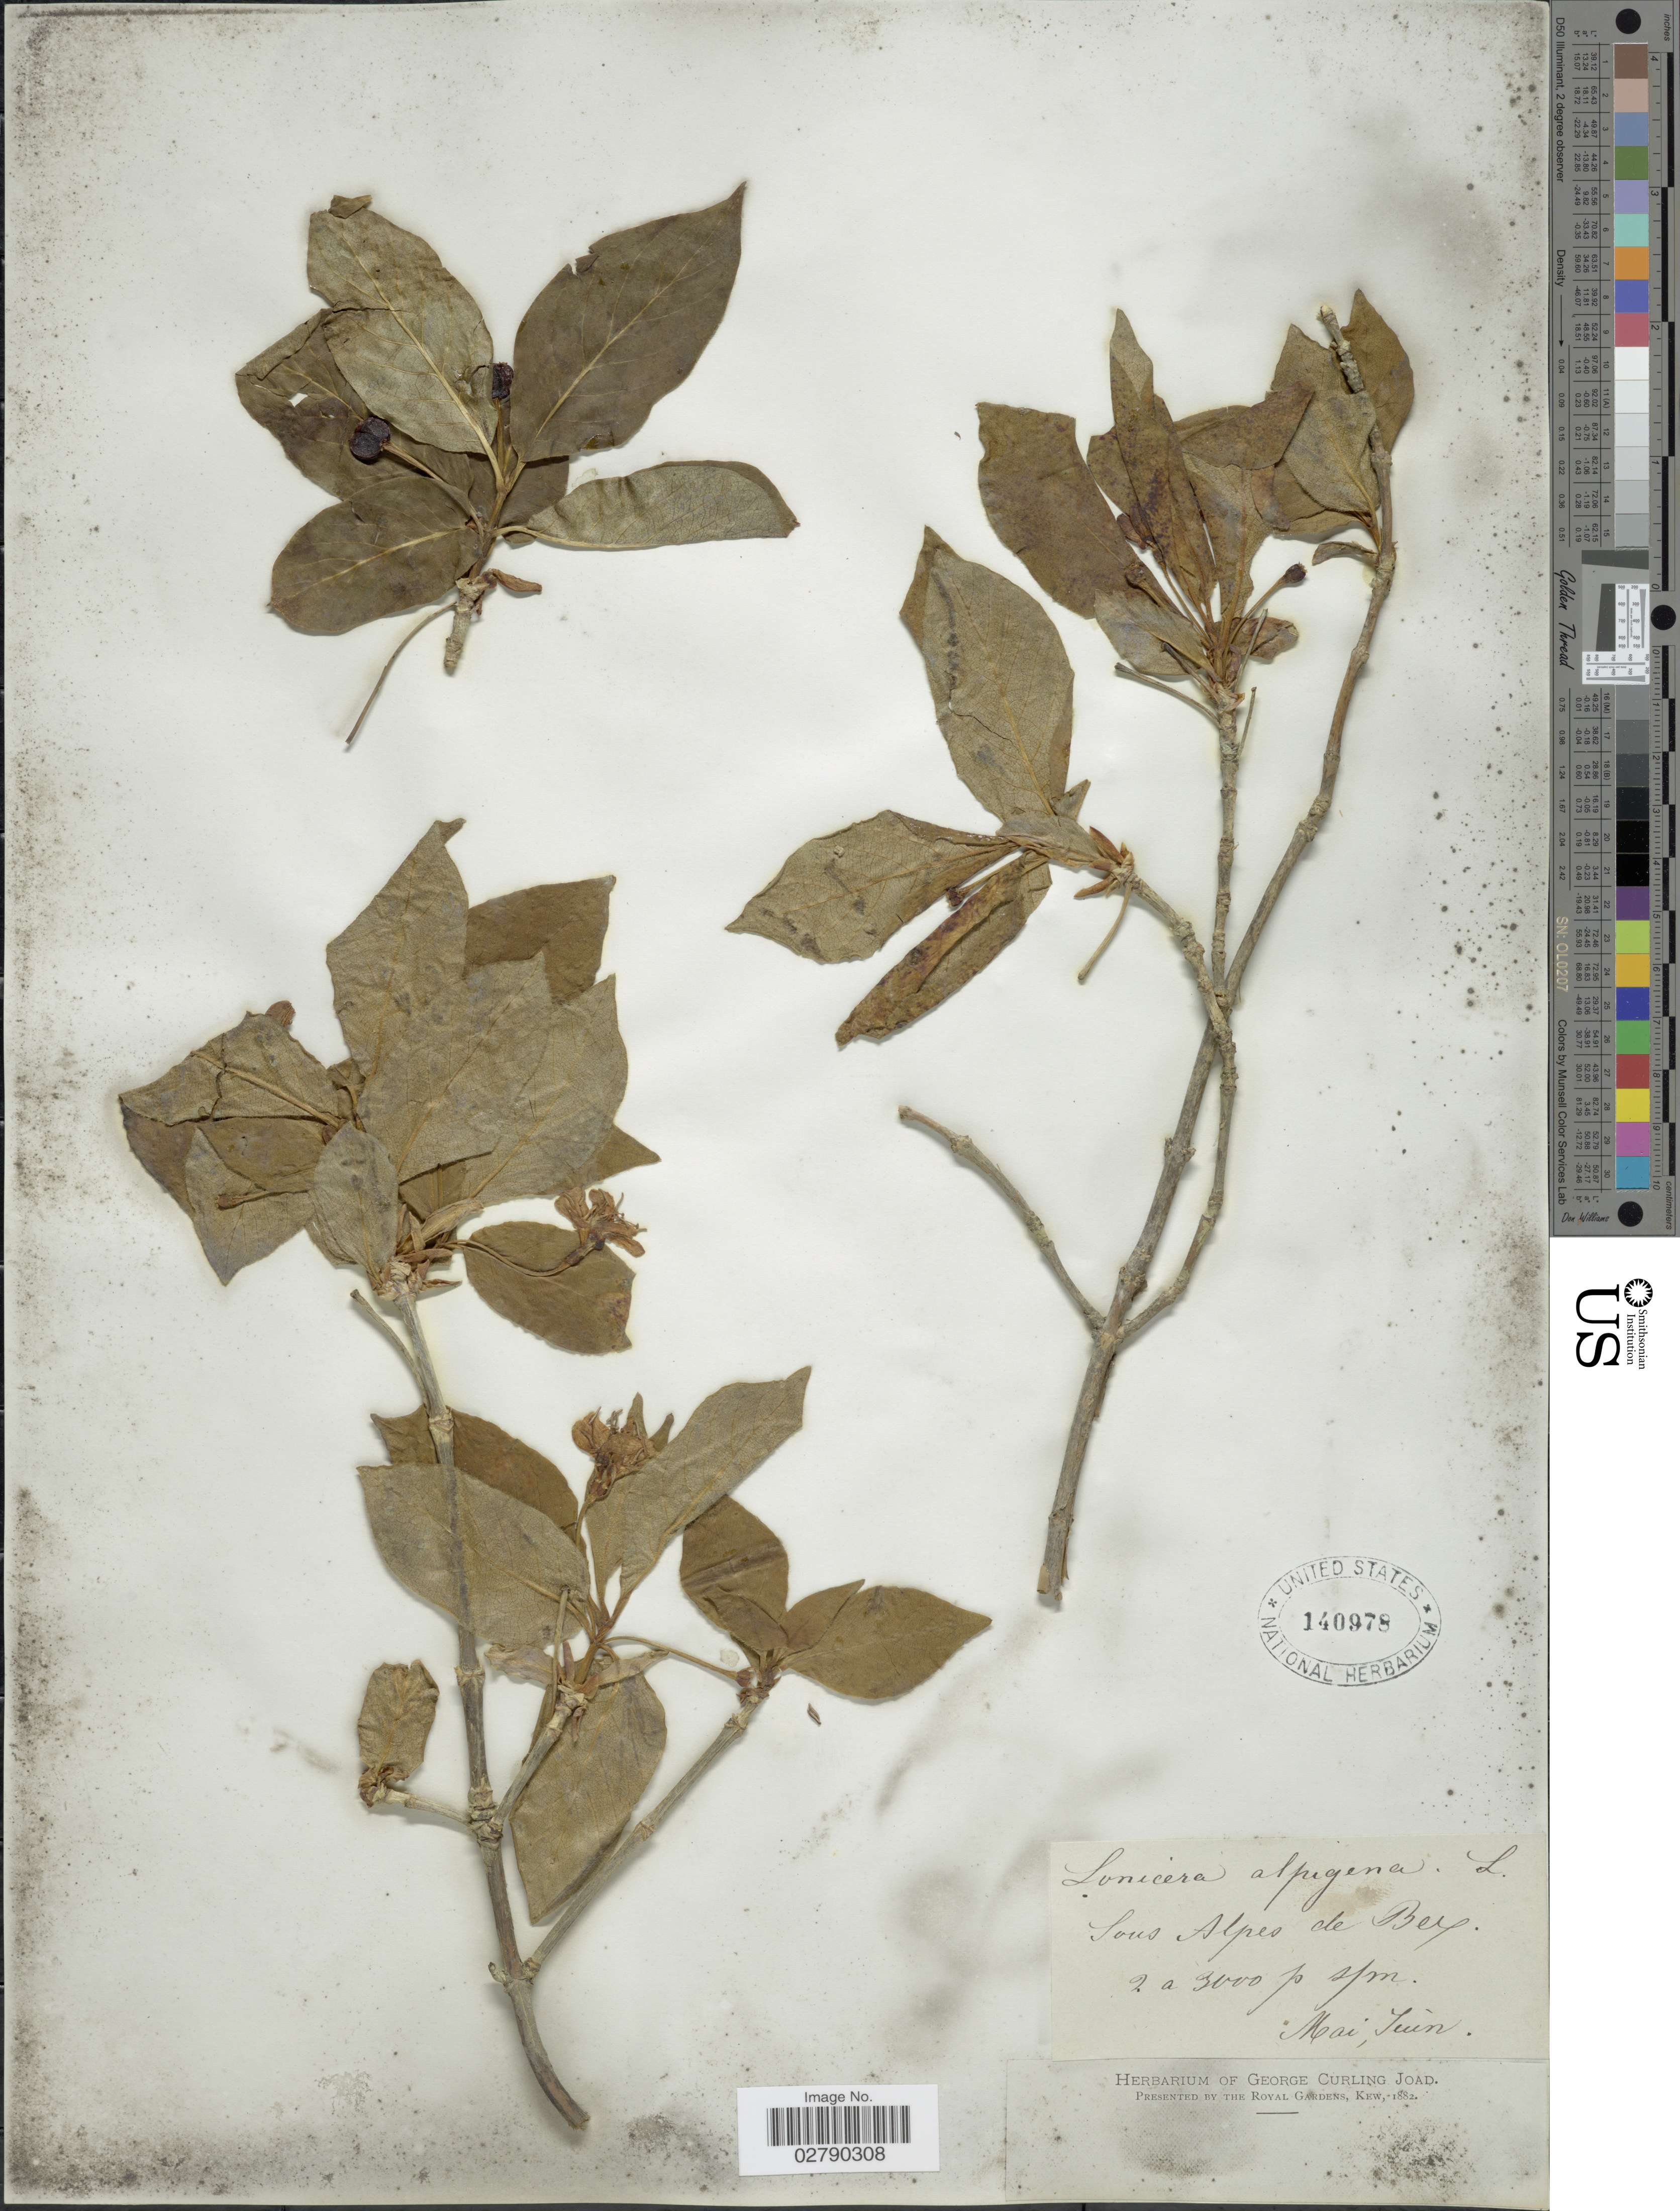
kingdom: Plantae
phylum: Tracheophyta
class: Magnoliopsida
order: Dipsacales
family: Caprifoliaceae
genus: Leycesteria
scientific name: Leycesteria alpigena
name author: L.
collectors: ex herb. George Curling Joad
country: Switzerland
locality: Sous Alpes de Bex.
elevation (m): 2000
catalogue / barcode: US 140978